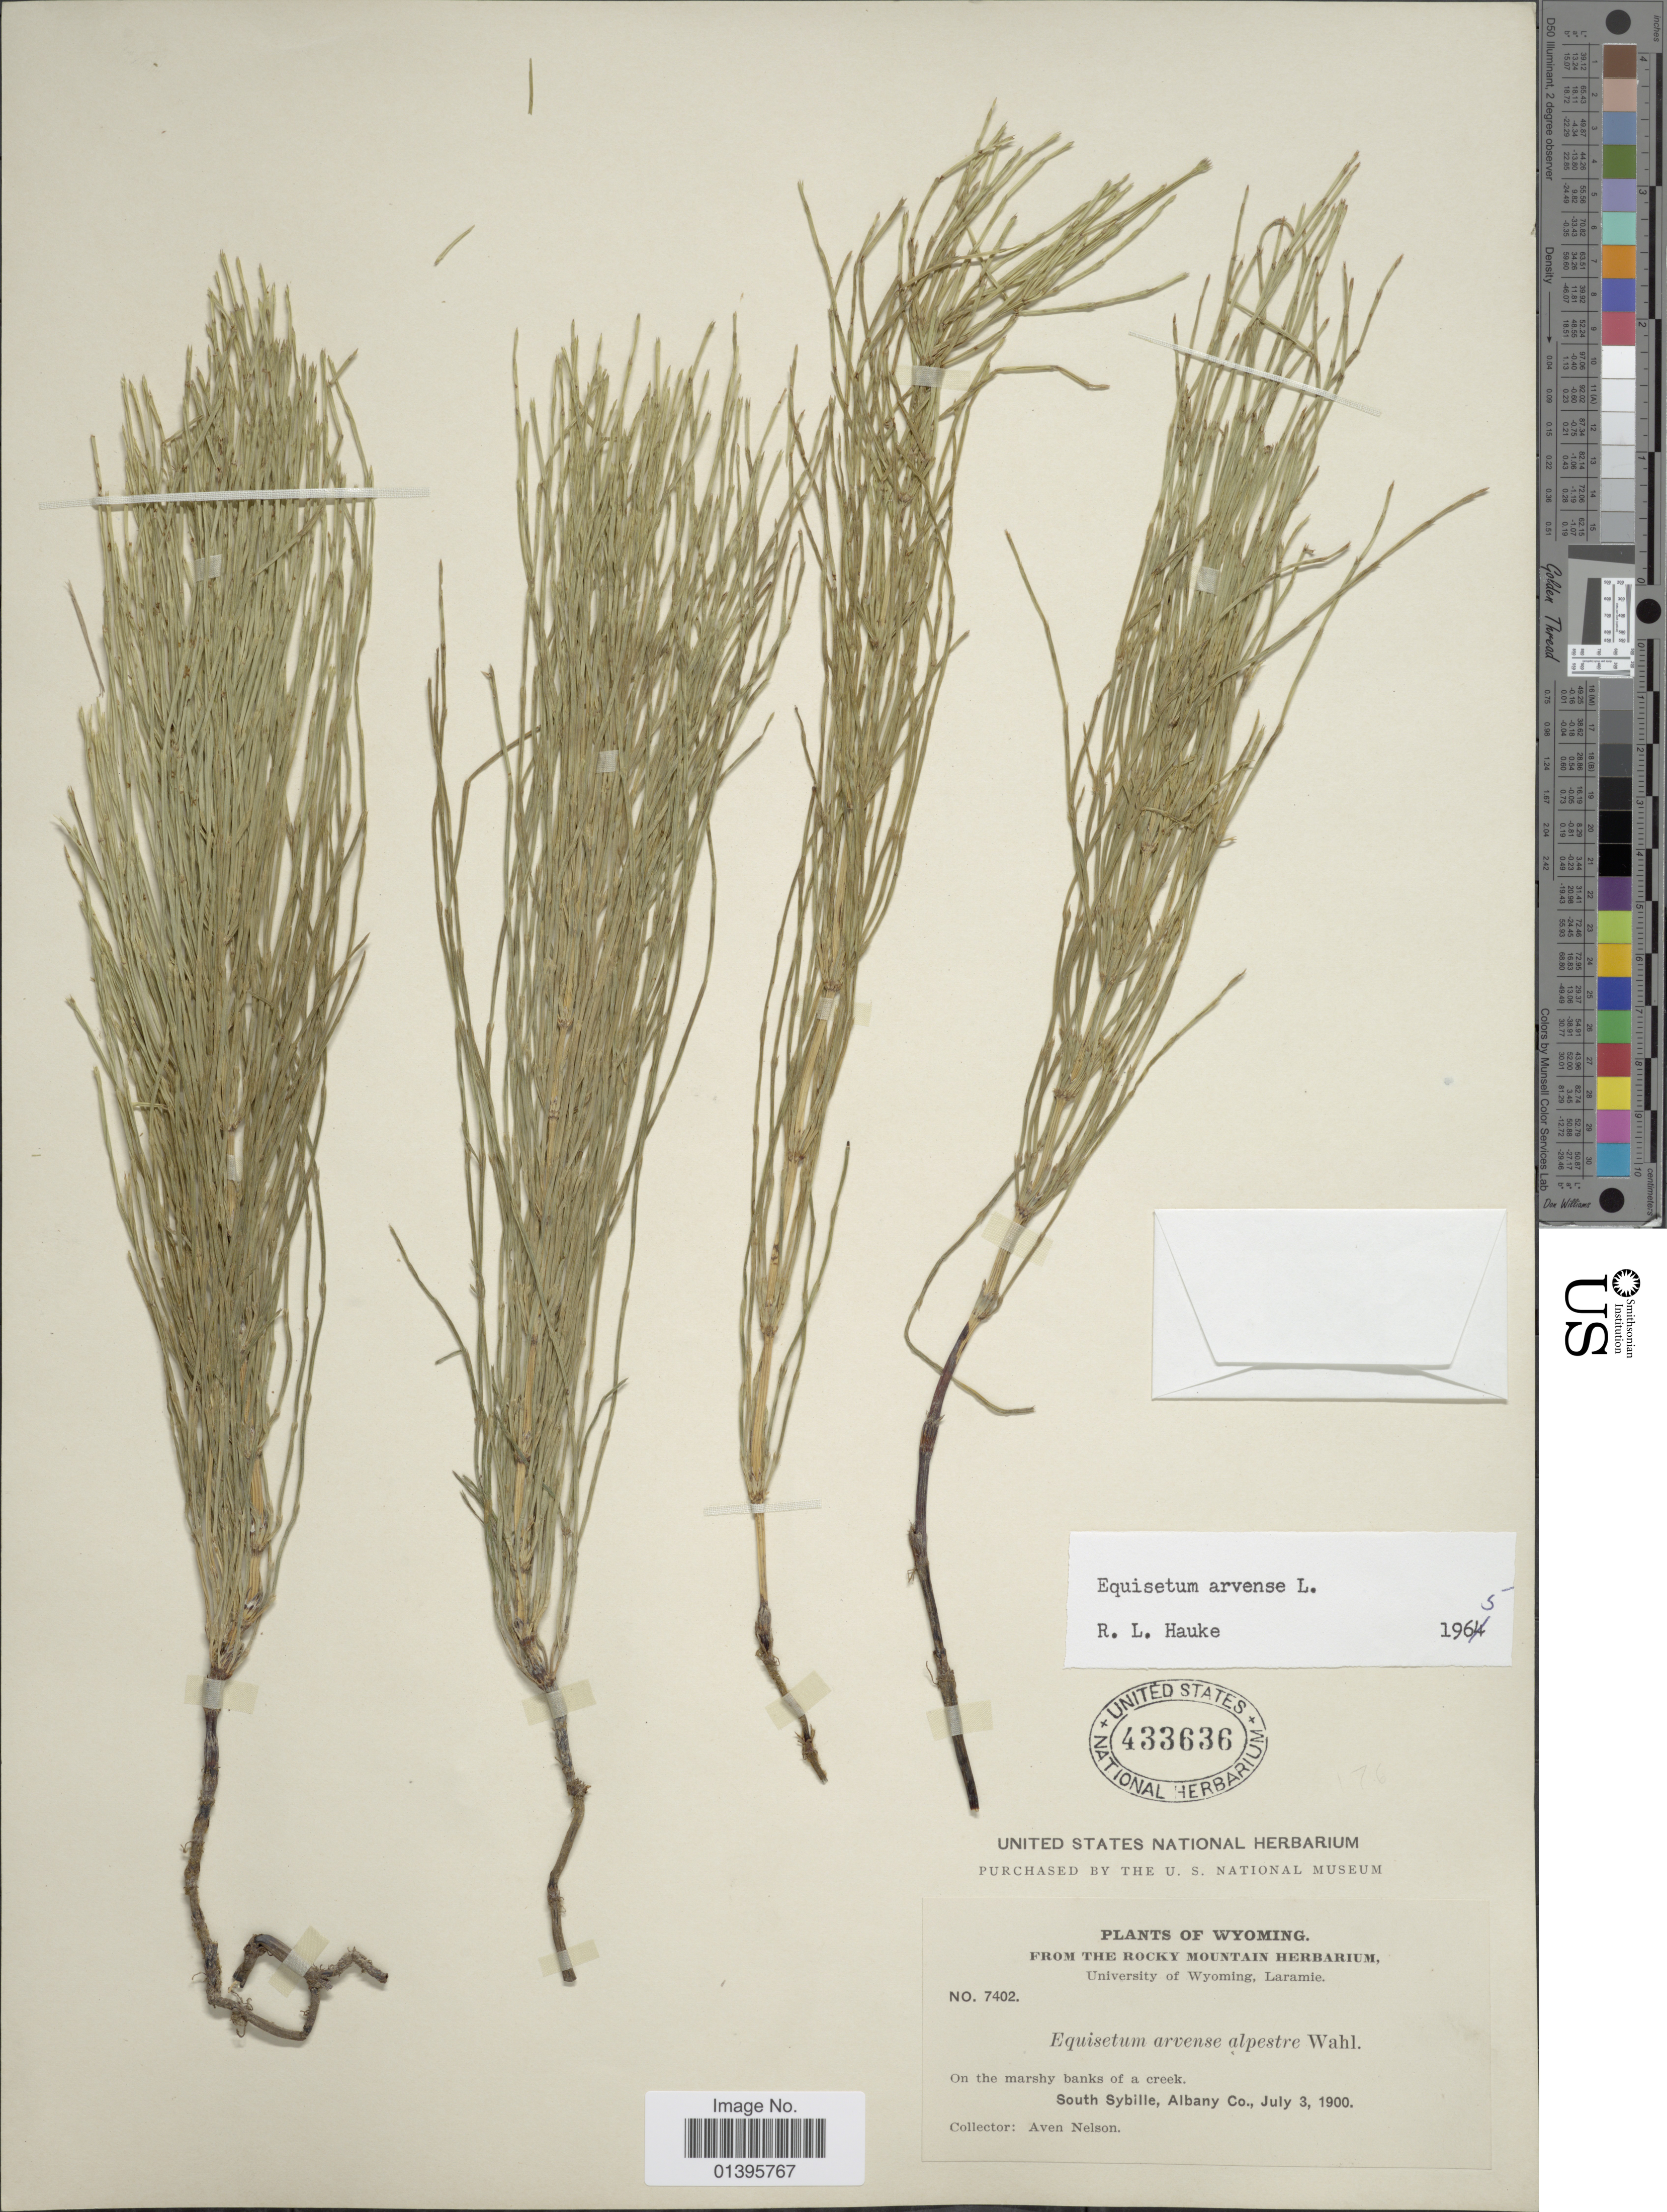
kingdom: Plantae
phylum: Tracheophyta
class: Polypodiopsida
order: Equisetales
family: Equisetaceae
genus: Equisetum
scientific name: Equisetum arvense var. alpestre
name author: Wahlenb.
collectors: A. Nelson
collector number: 7402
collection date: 1900-07-03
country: United States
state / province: Wyoming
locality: South Sybille, Albany Co.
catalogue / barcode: US 433636